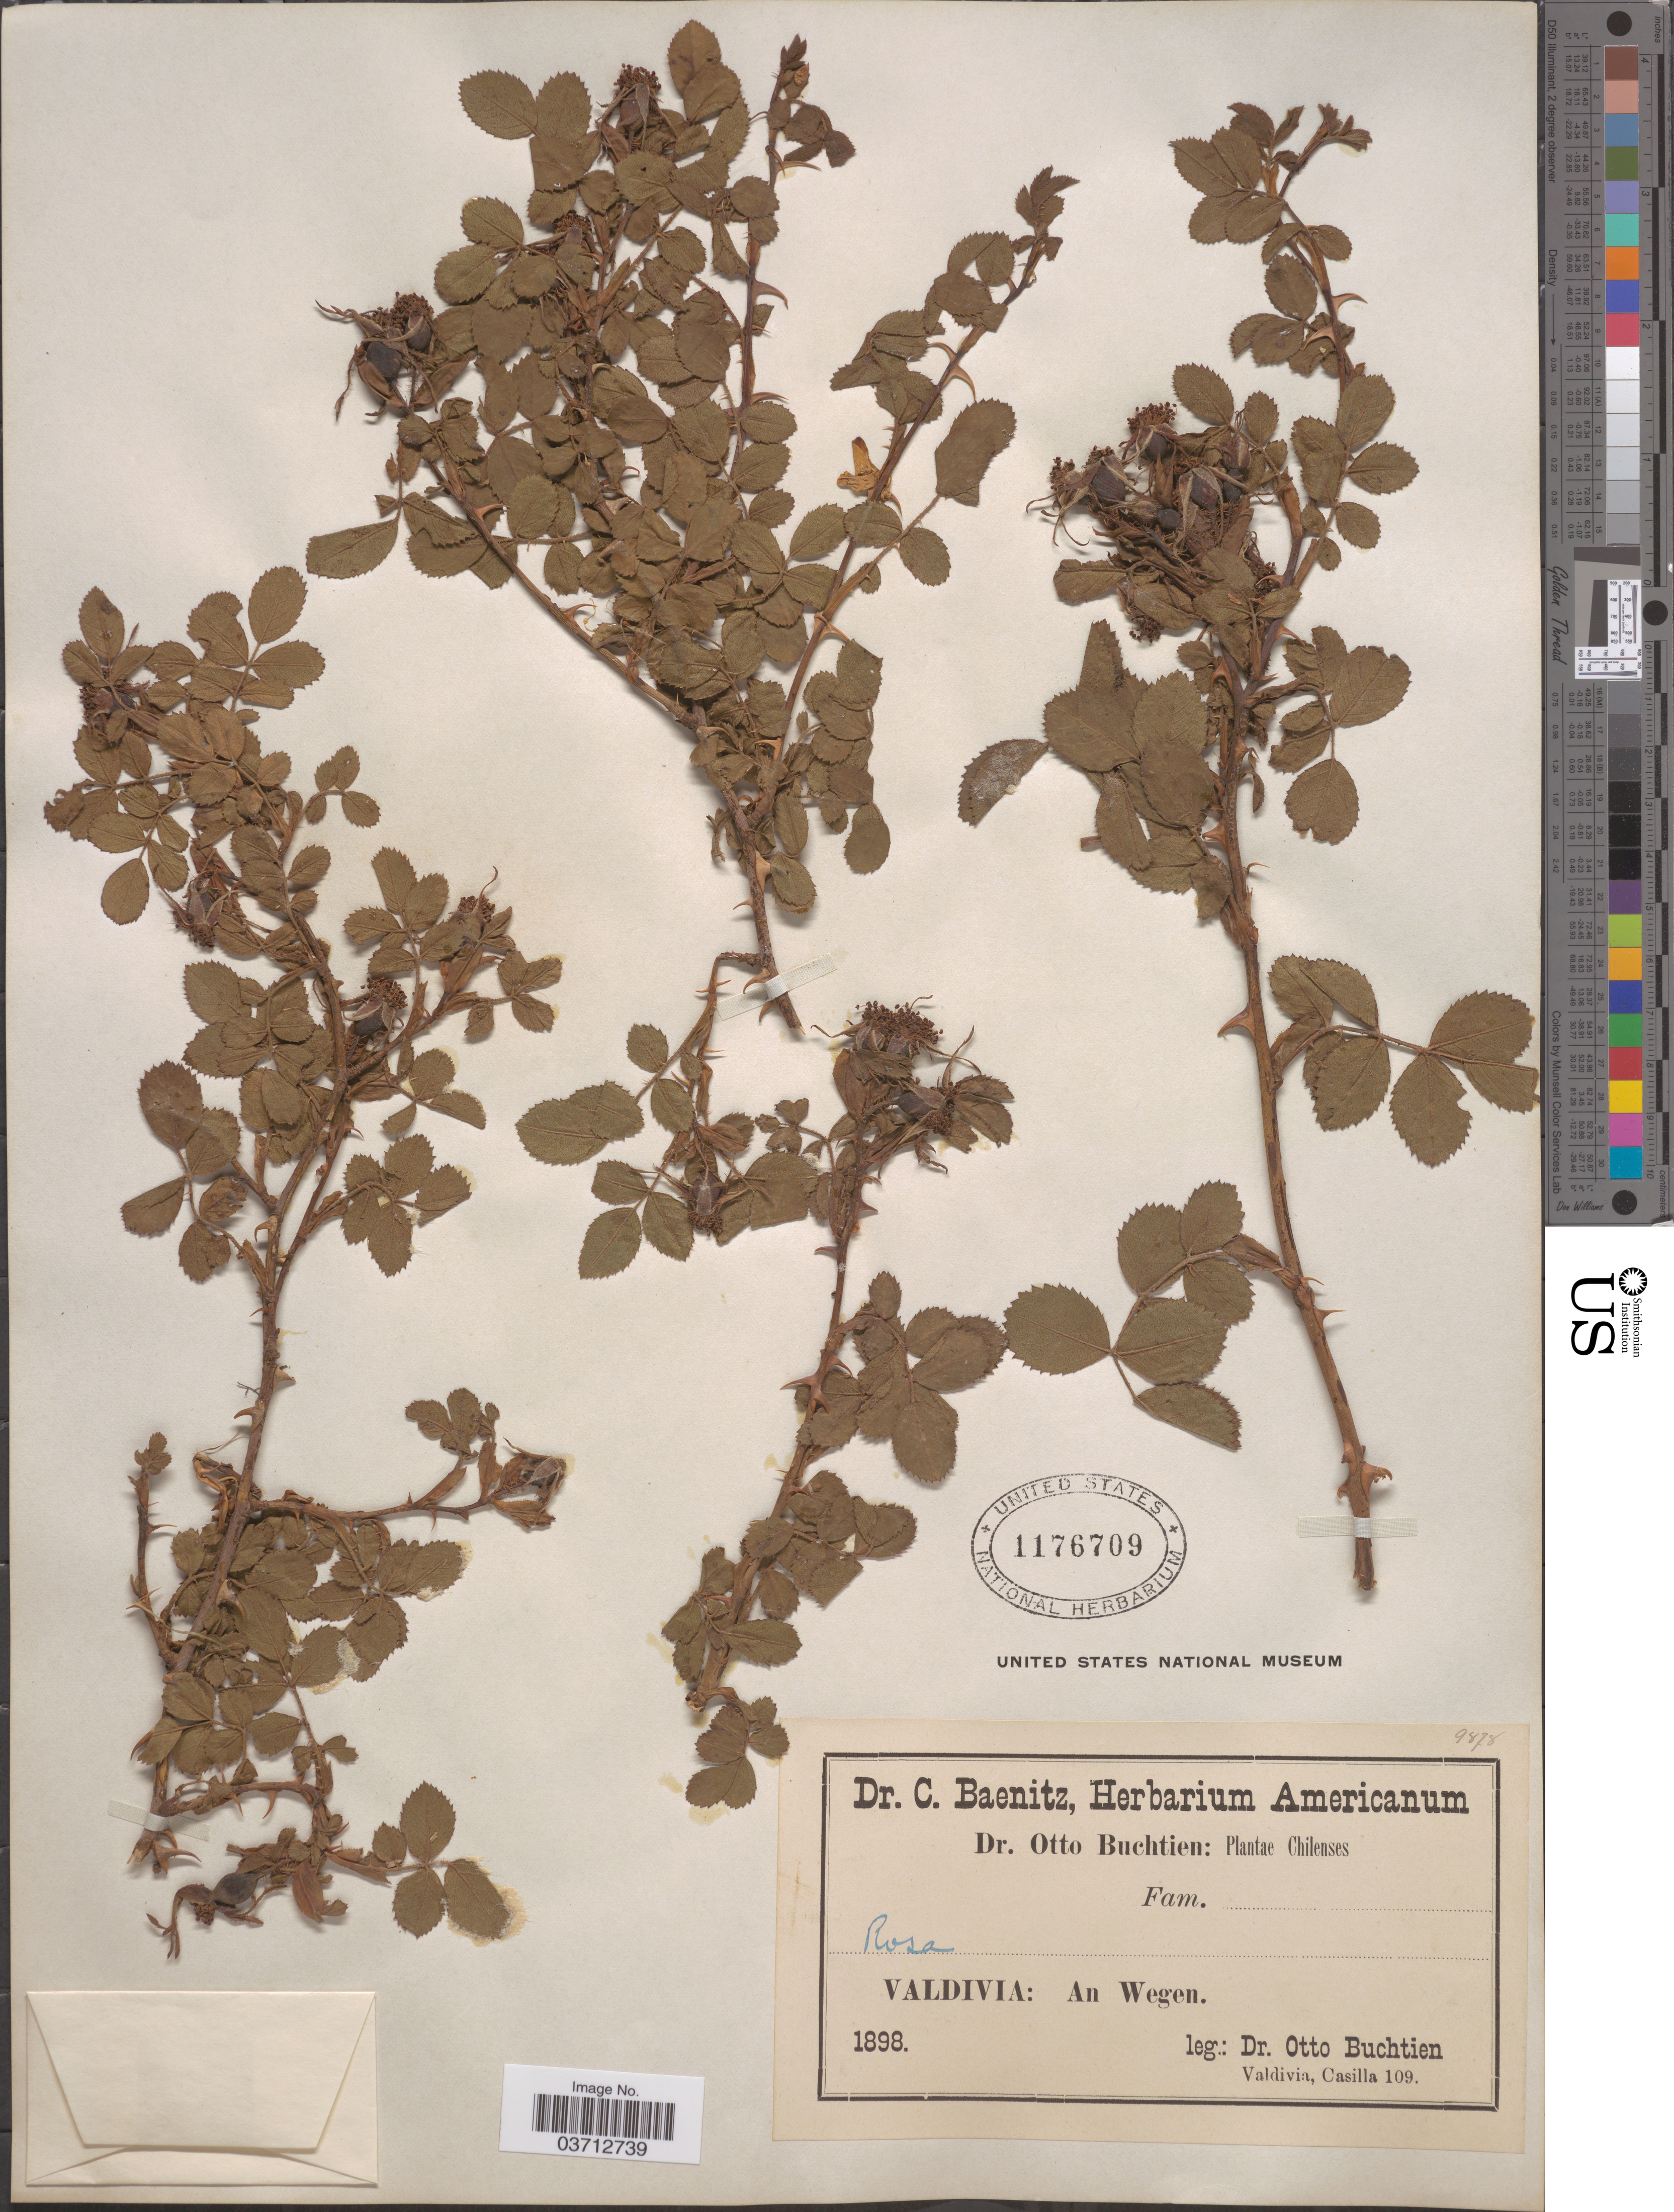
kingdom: Plantae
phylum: Tracheophyta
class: Magnoliopsida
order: Rosales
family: Rosaceae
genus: Rosa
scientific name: Rosa sp.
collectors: O. Buchtien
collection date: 1898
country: Chile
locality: Valdivia: An Wegen.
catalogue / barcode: US 1176709